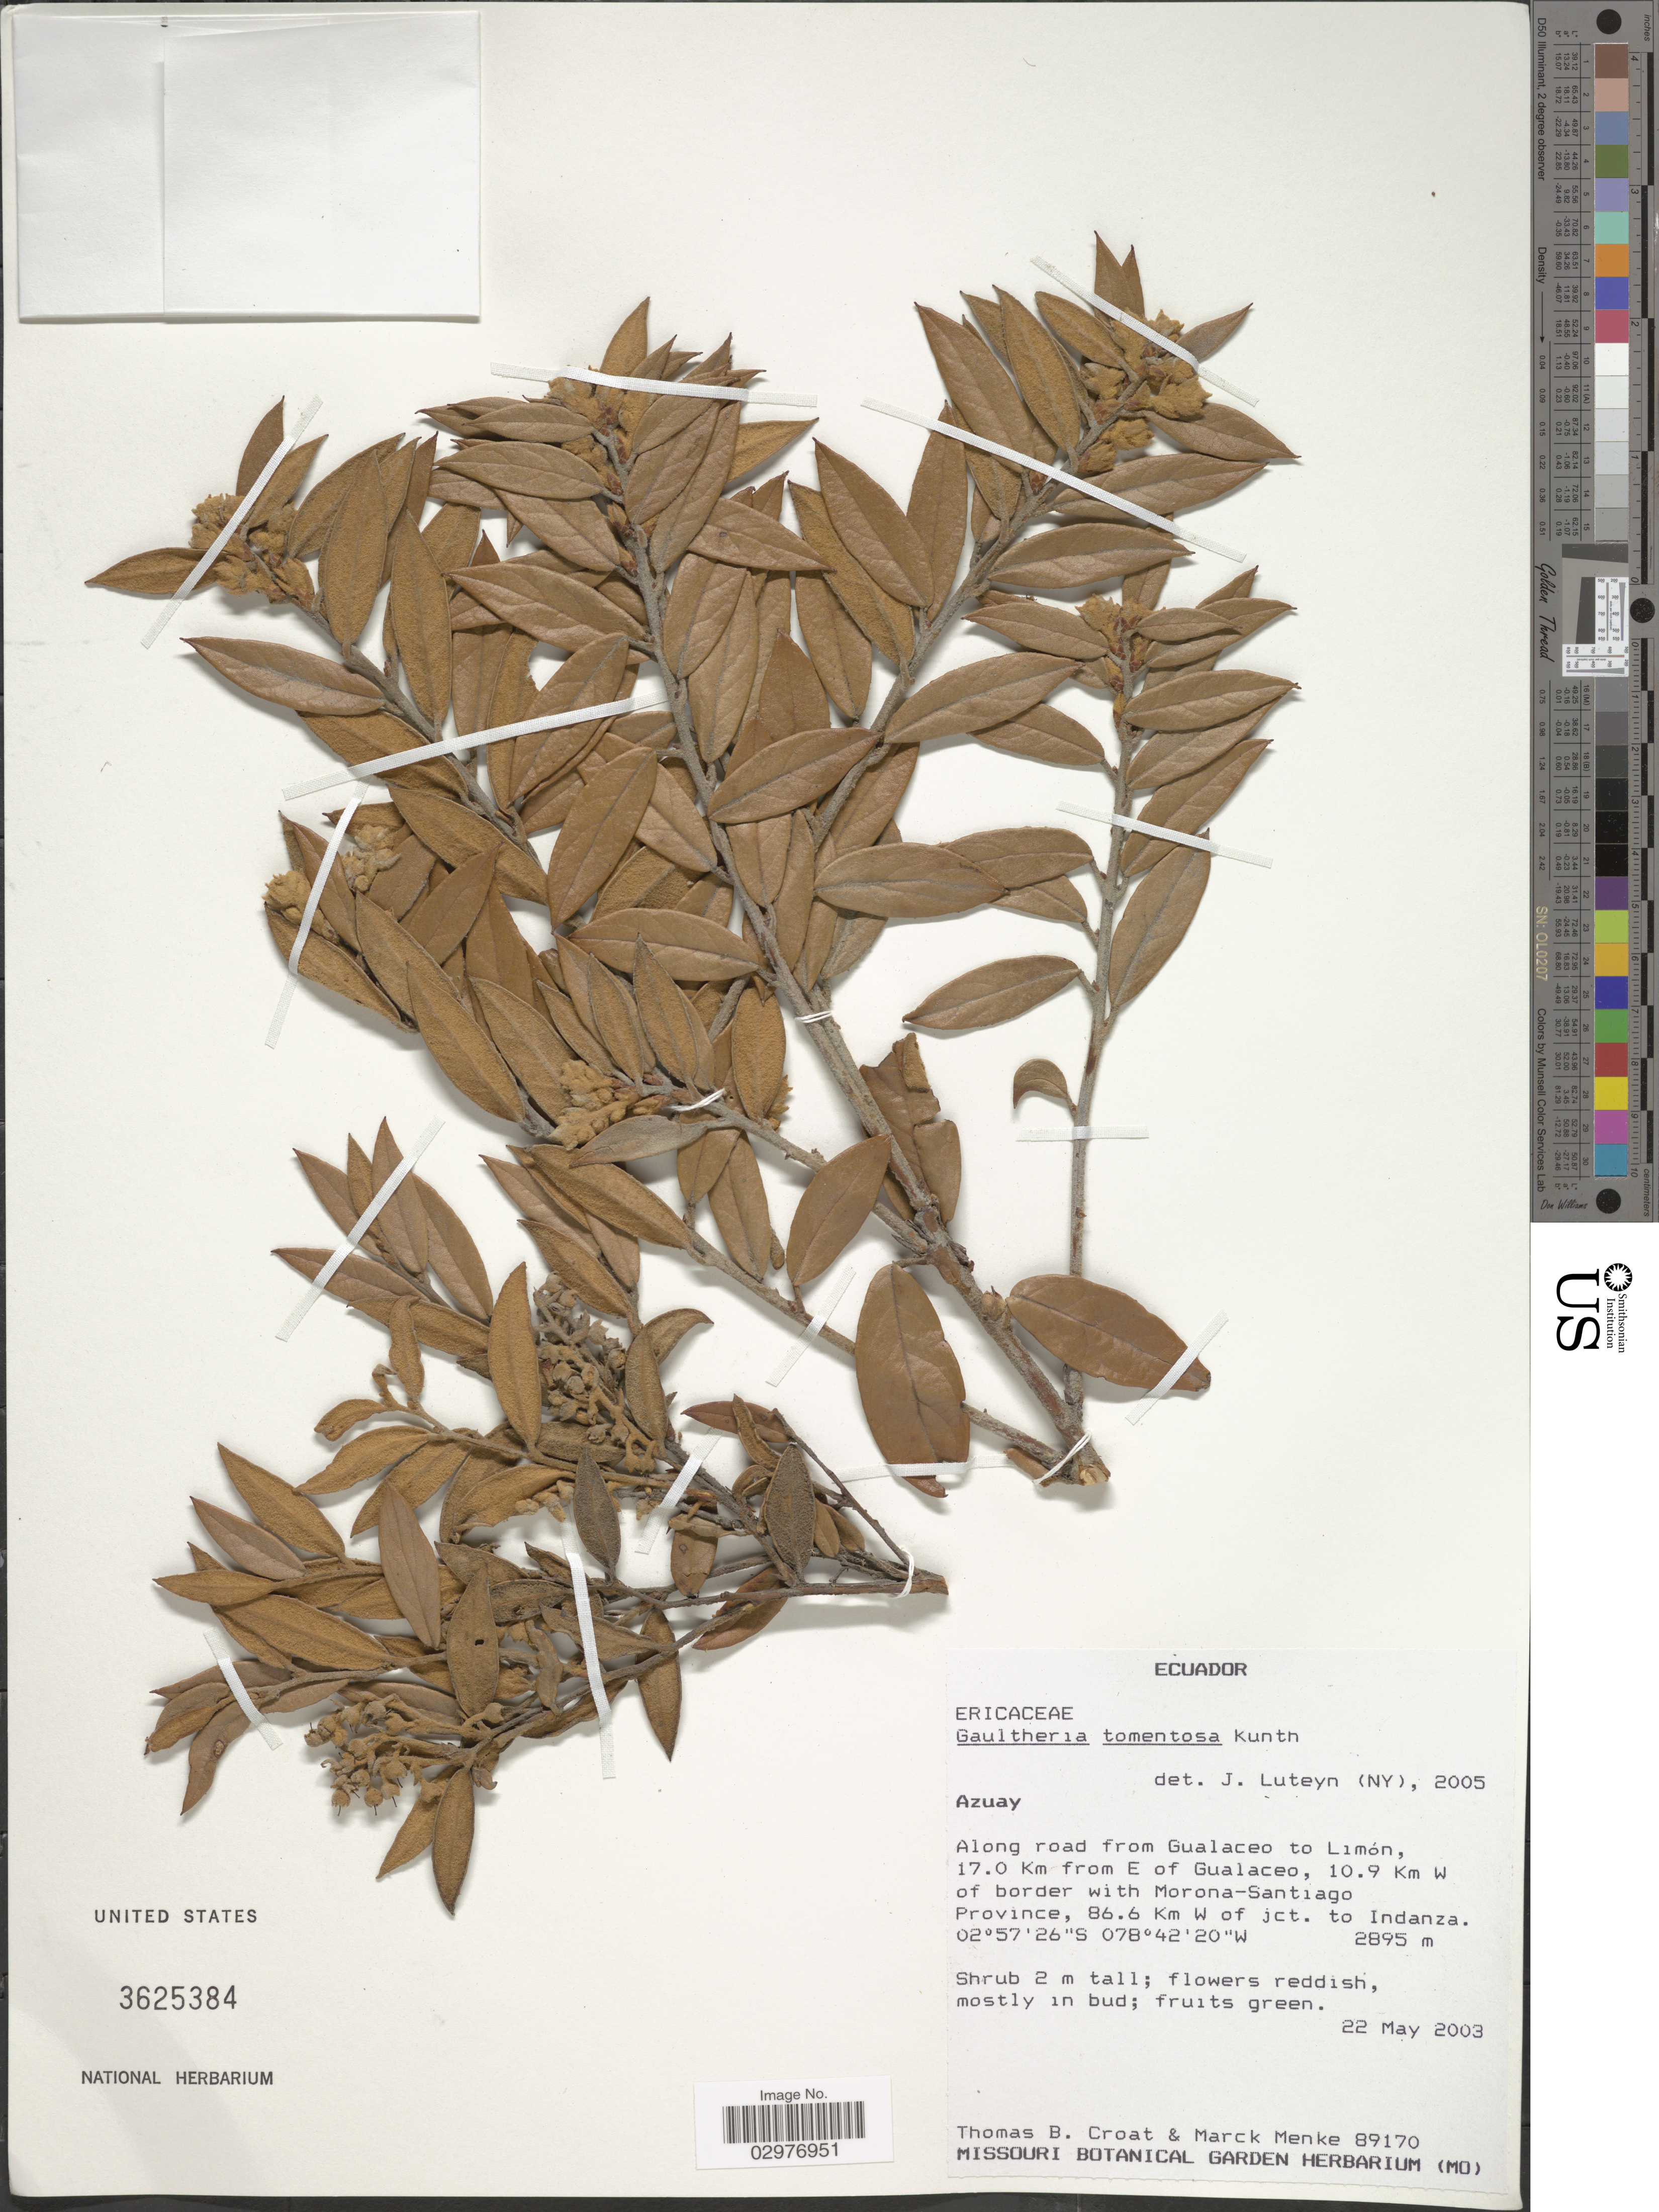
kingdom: Plantae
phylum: Tracheophyta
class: Magnoliopsida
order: Ericales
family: Ericaceae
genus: Gaultheria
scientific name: Gaultheria tomentosa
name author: Kunth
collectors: T. B. Croat & M. Menke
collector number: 89170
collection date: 2003-05-22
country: Ecuador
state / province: Azuay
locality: Along road from Gualaceo to Limón, 17.0 Km from E of Gualceo, 10.9 Km W of border with Morona-Santiago Province, 86.6 Km W of jct. to Indanza.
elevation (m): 2895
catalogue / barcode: US 3625384